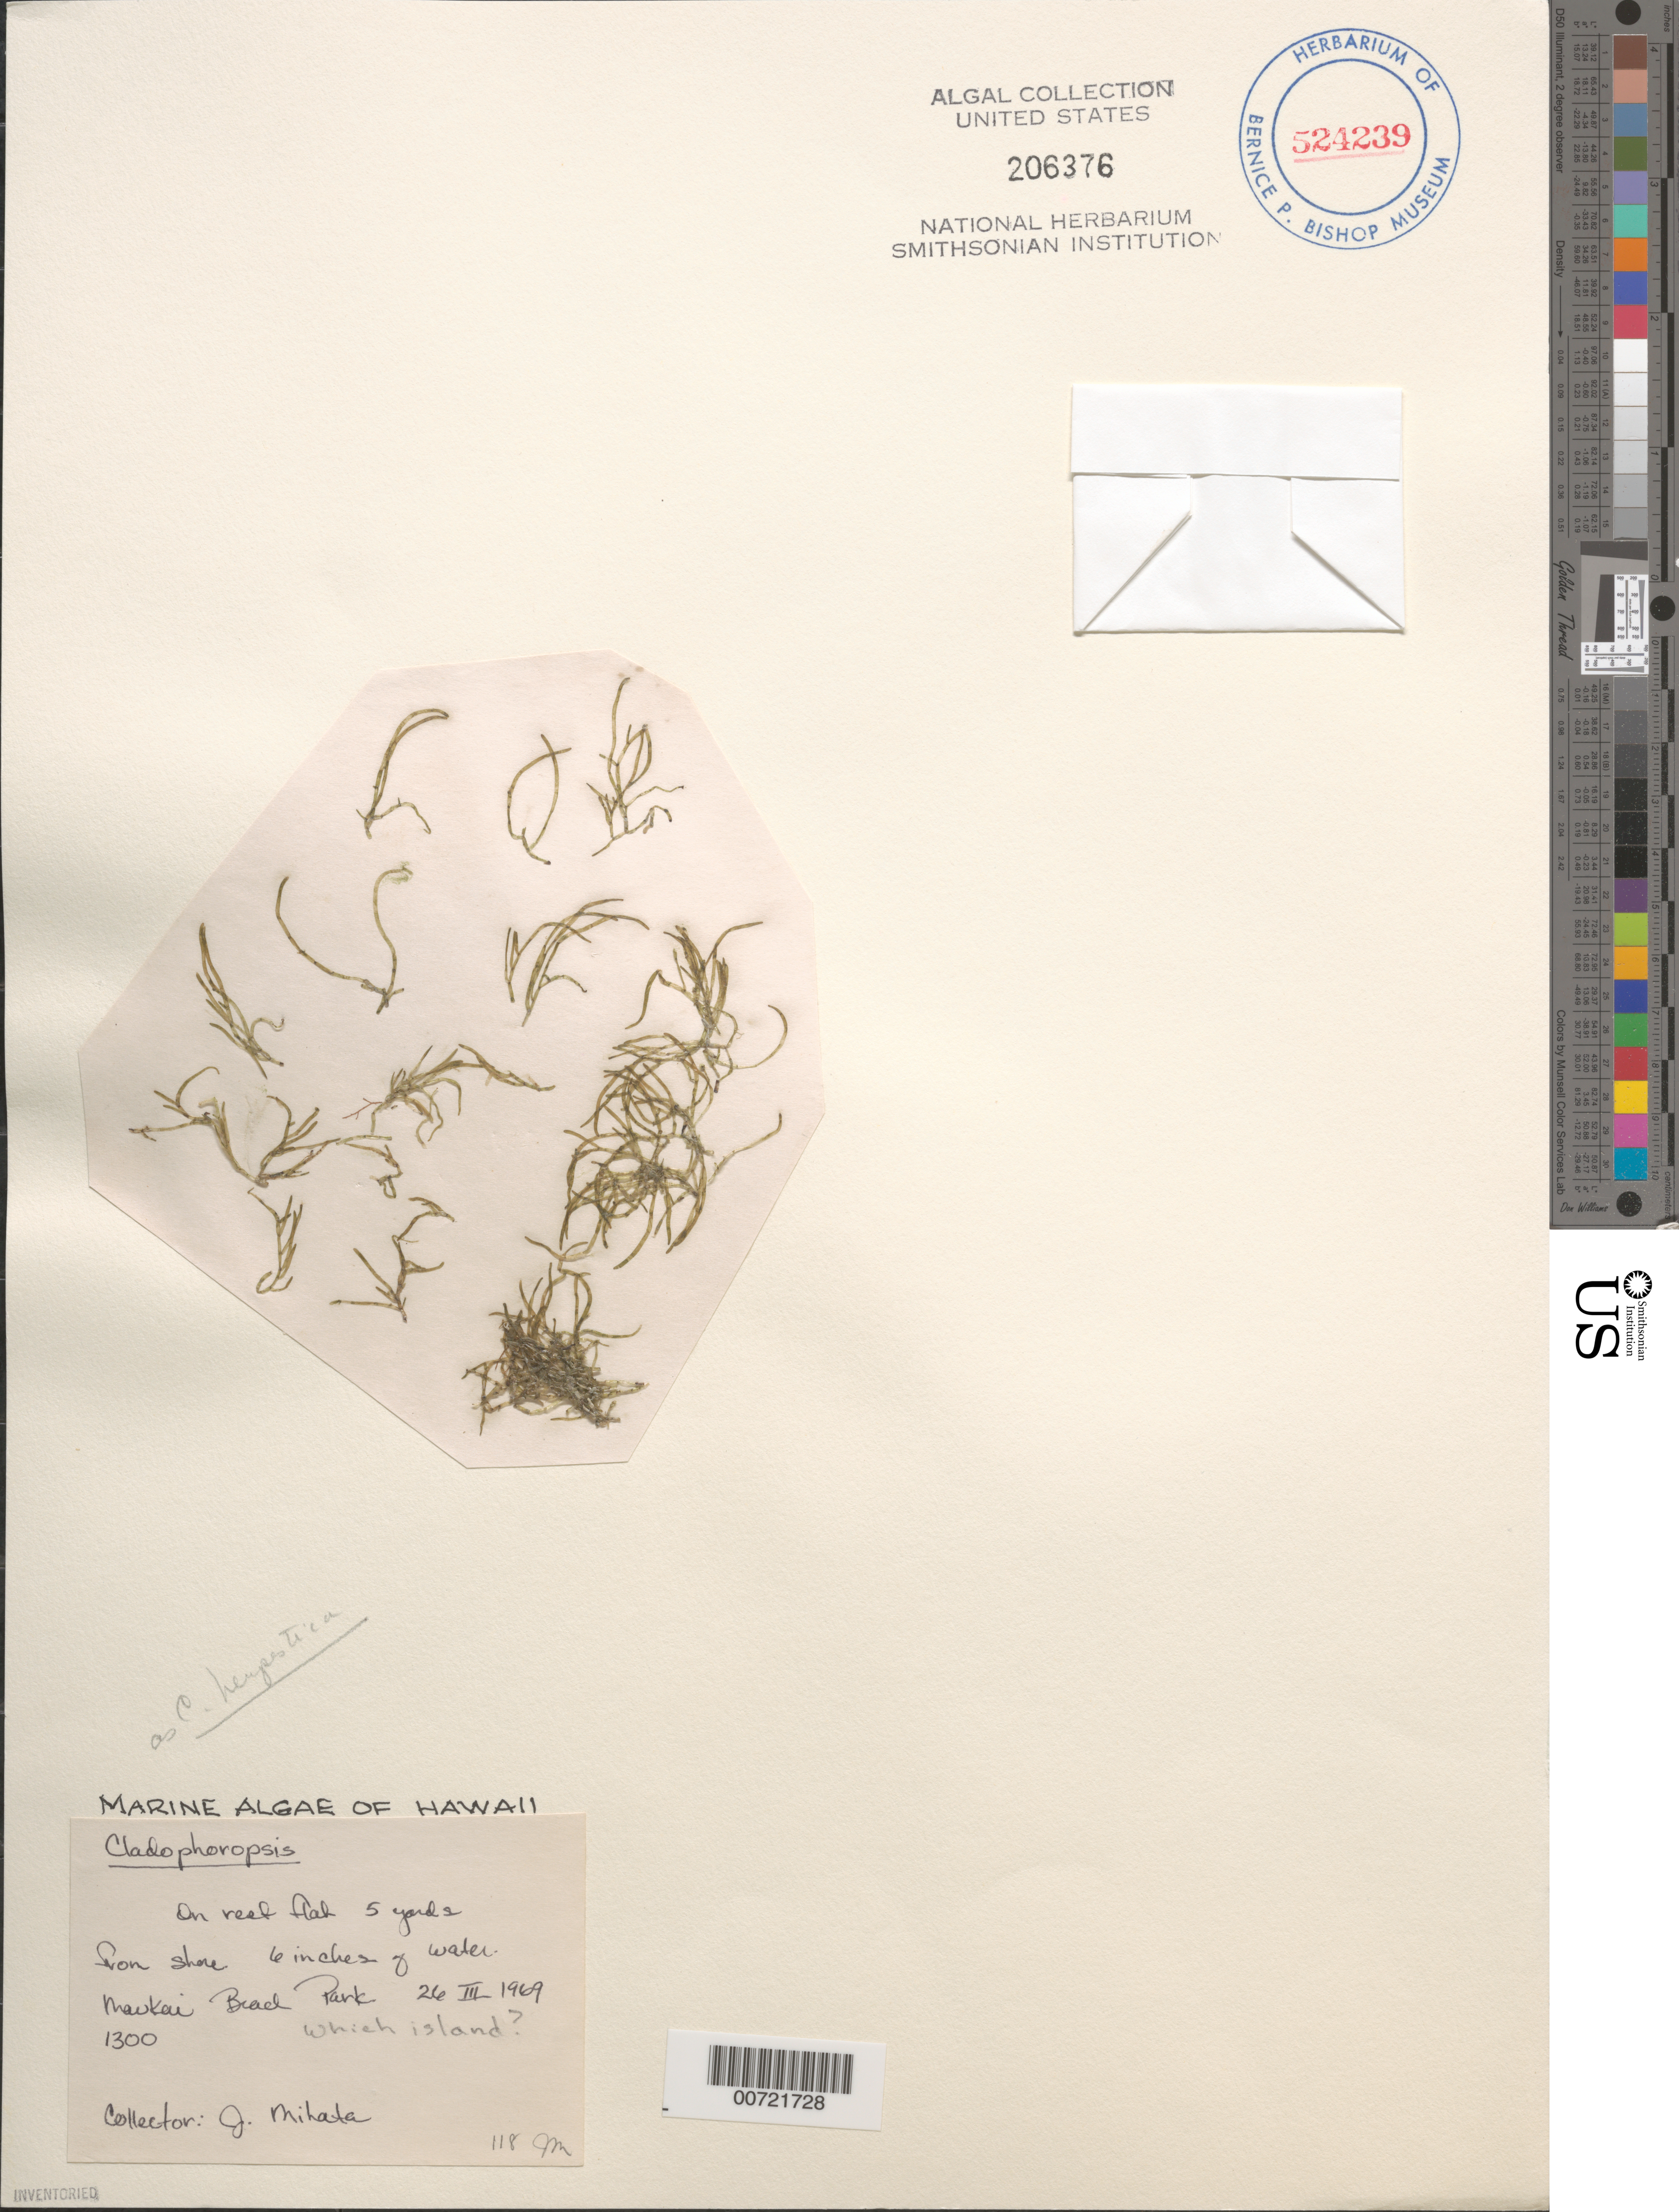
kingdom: Plantae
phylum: Chlorophyta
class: Ulvophyceae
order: Cladophorales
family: Cladophoraceae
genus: Lychaete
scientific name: Lychaete herpestica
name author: (Montagne) M.J. Wynne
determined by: Algae name updating Project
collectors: J. Mihata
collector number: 1300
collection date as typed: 26 Mar 1969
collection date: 1969-03-26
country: United States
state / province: Hawaii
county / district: Honolulu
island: Oahu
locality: Maukai Beach Park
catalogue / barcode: US 206376